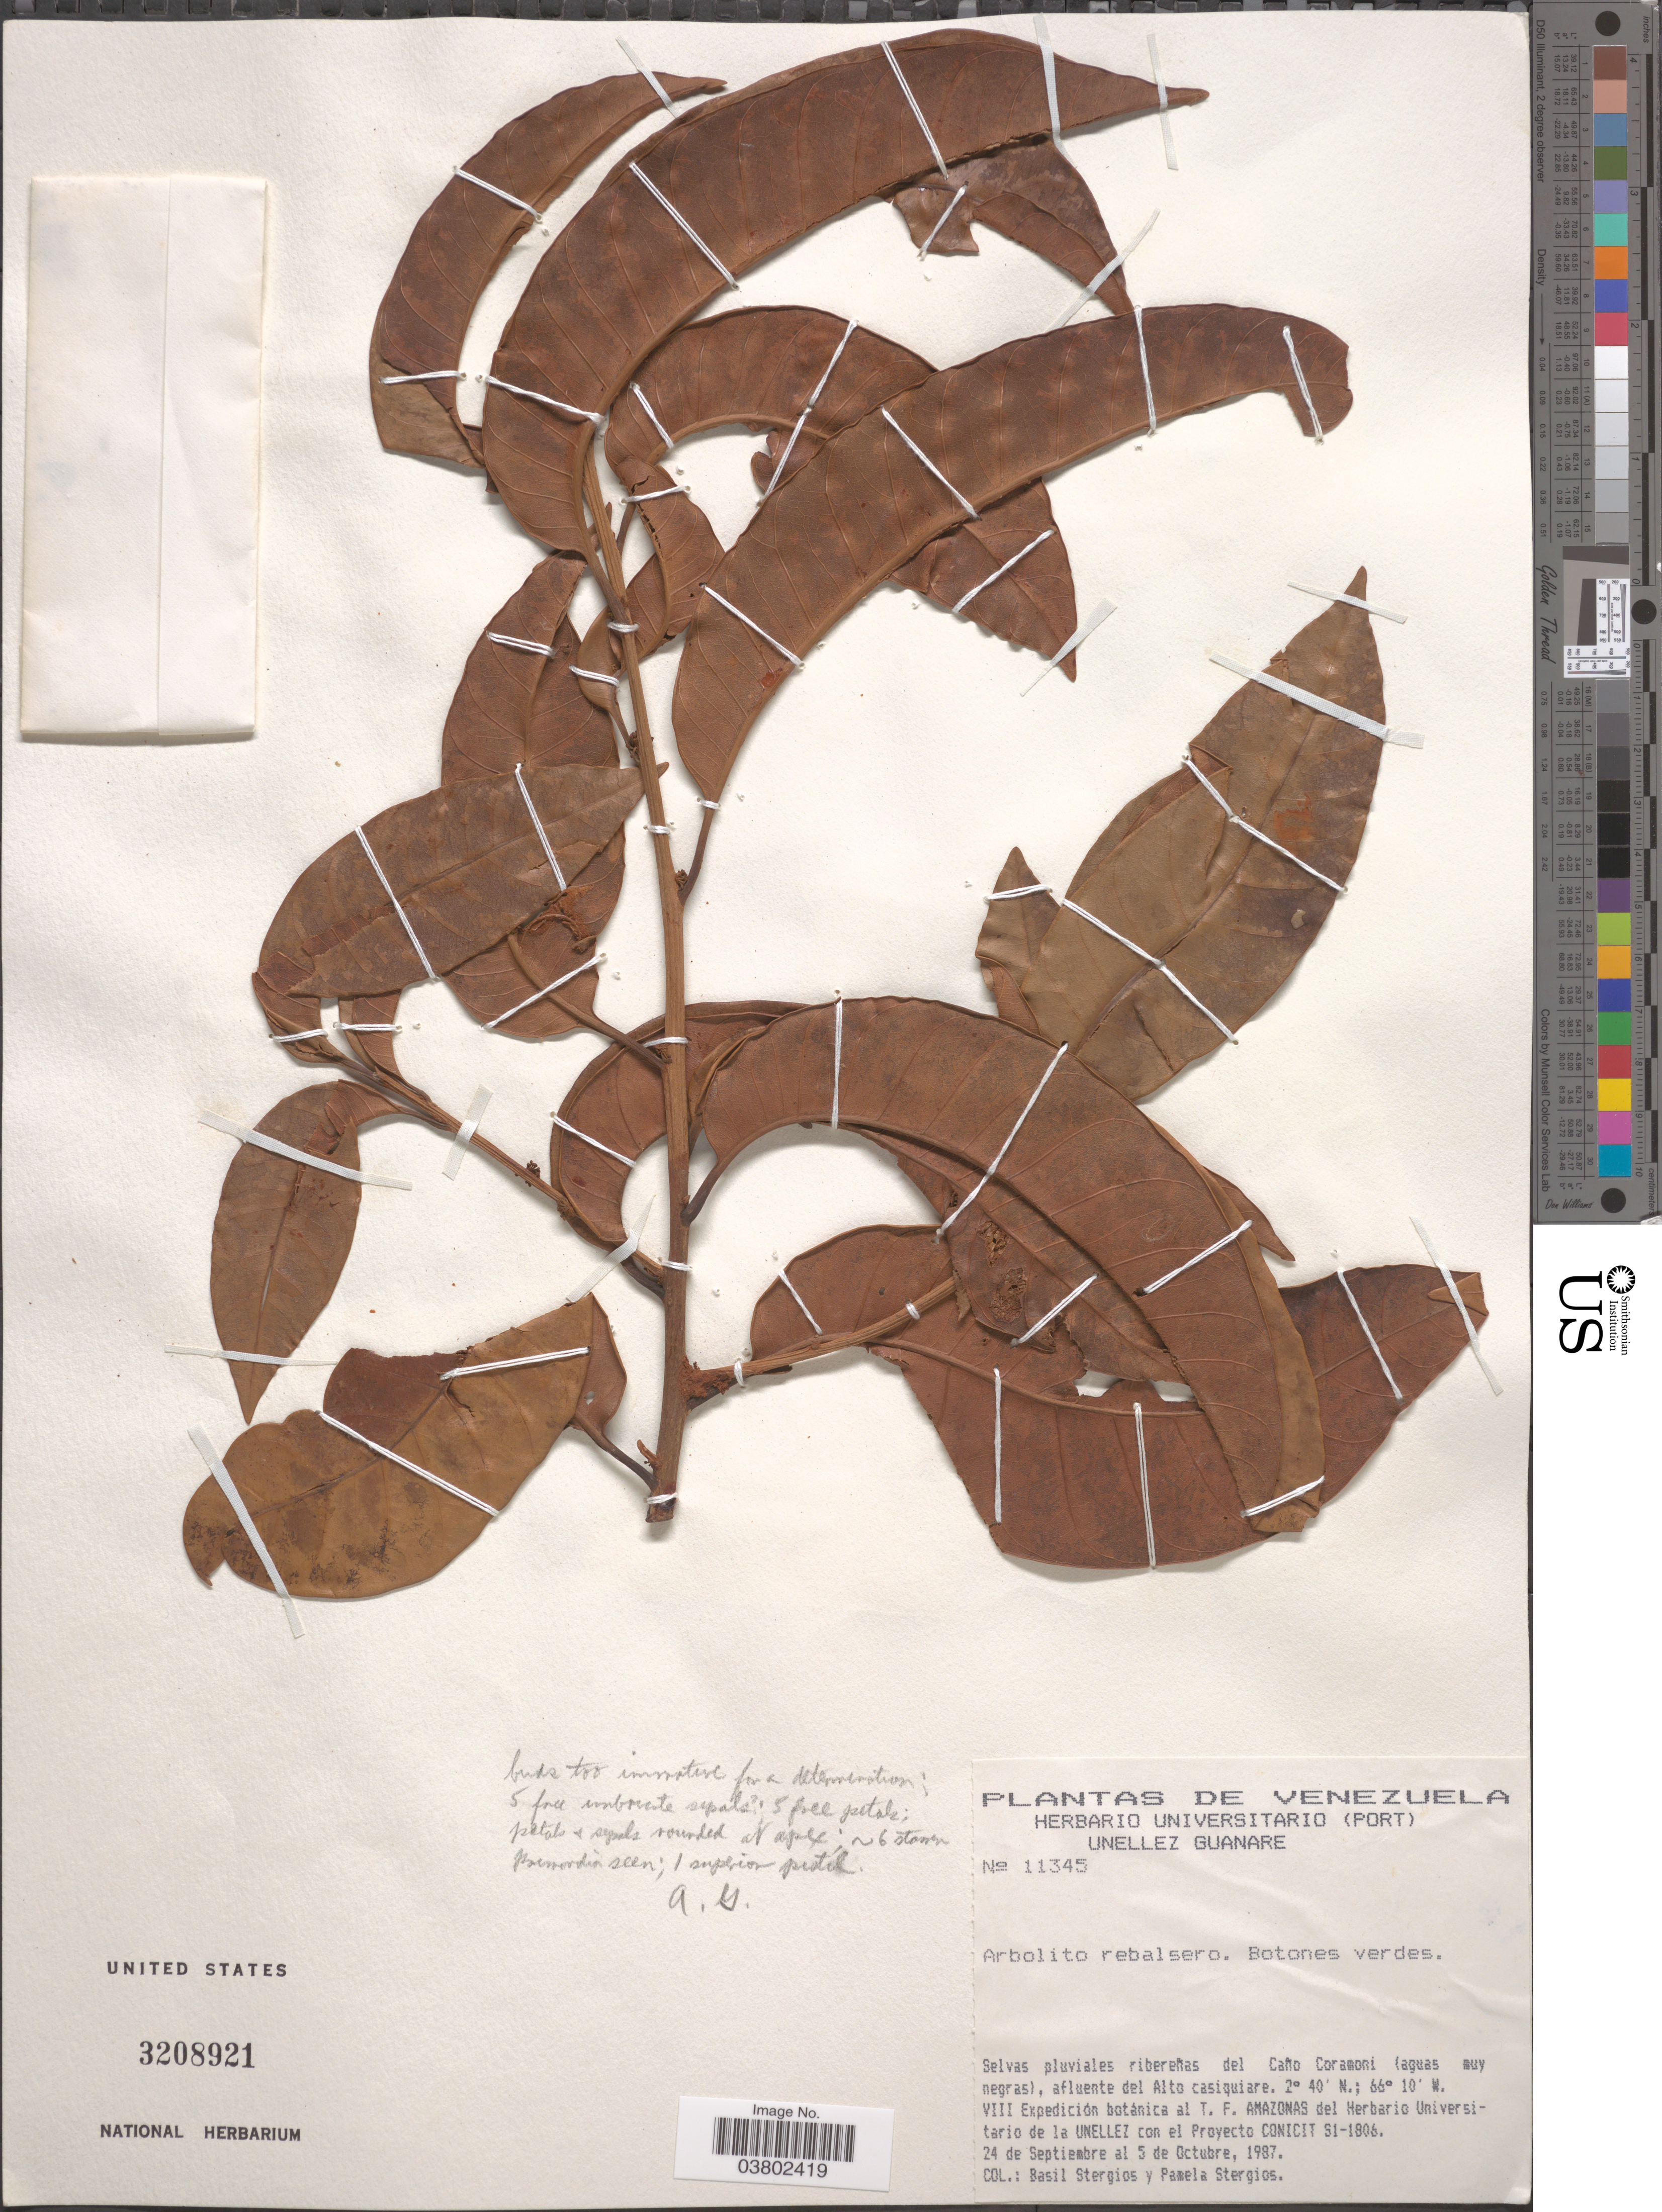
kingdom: Plantae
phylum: Tracheophyta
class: Magnoliopsida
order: Magnoliales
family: Myristicaceae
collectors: B. G. Stergios & P. Stergios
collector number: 11345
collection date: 1987-09-24/1987-10-05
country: Venezuela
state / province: Amazonas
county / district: Río Negro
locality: Caño Coramoni (aguas muy negras), afluente del alto Casiquiare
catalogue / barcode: US 3208921